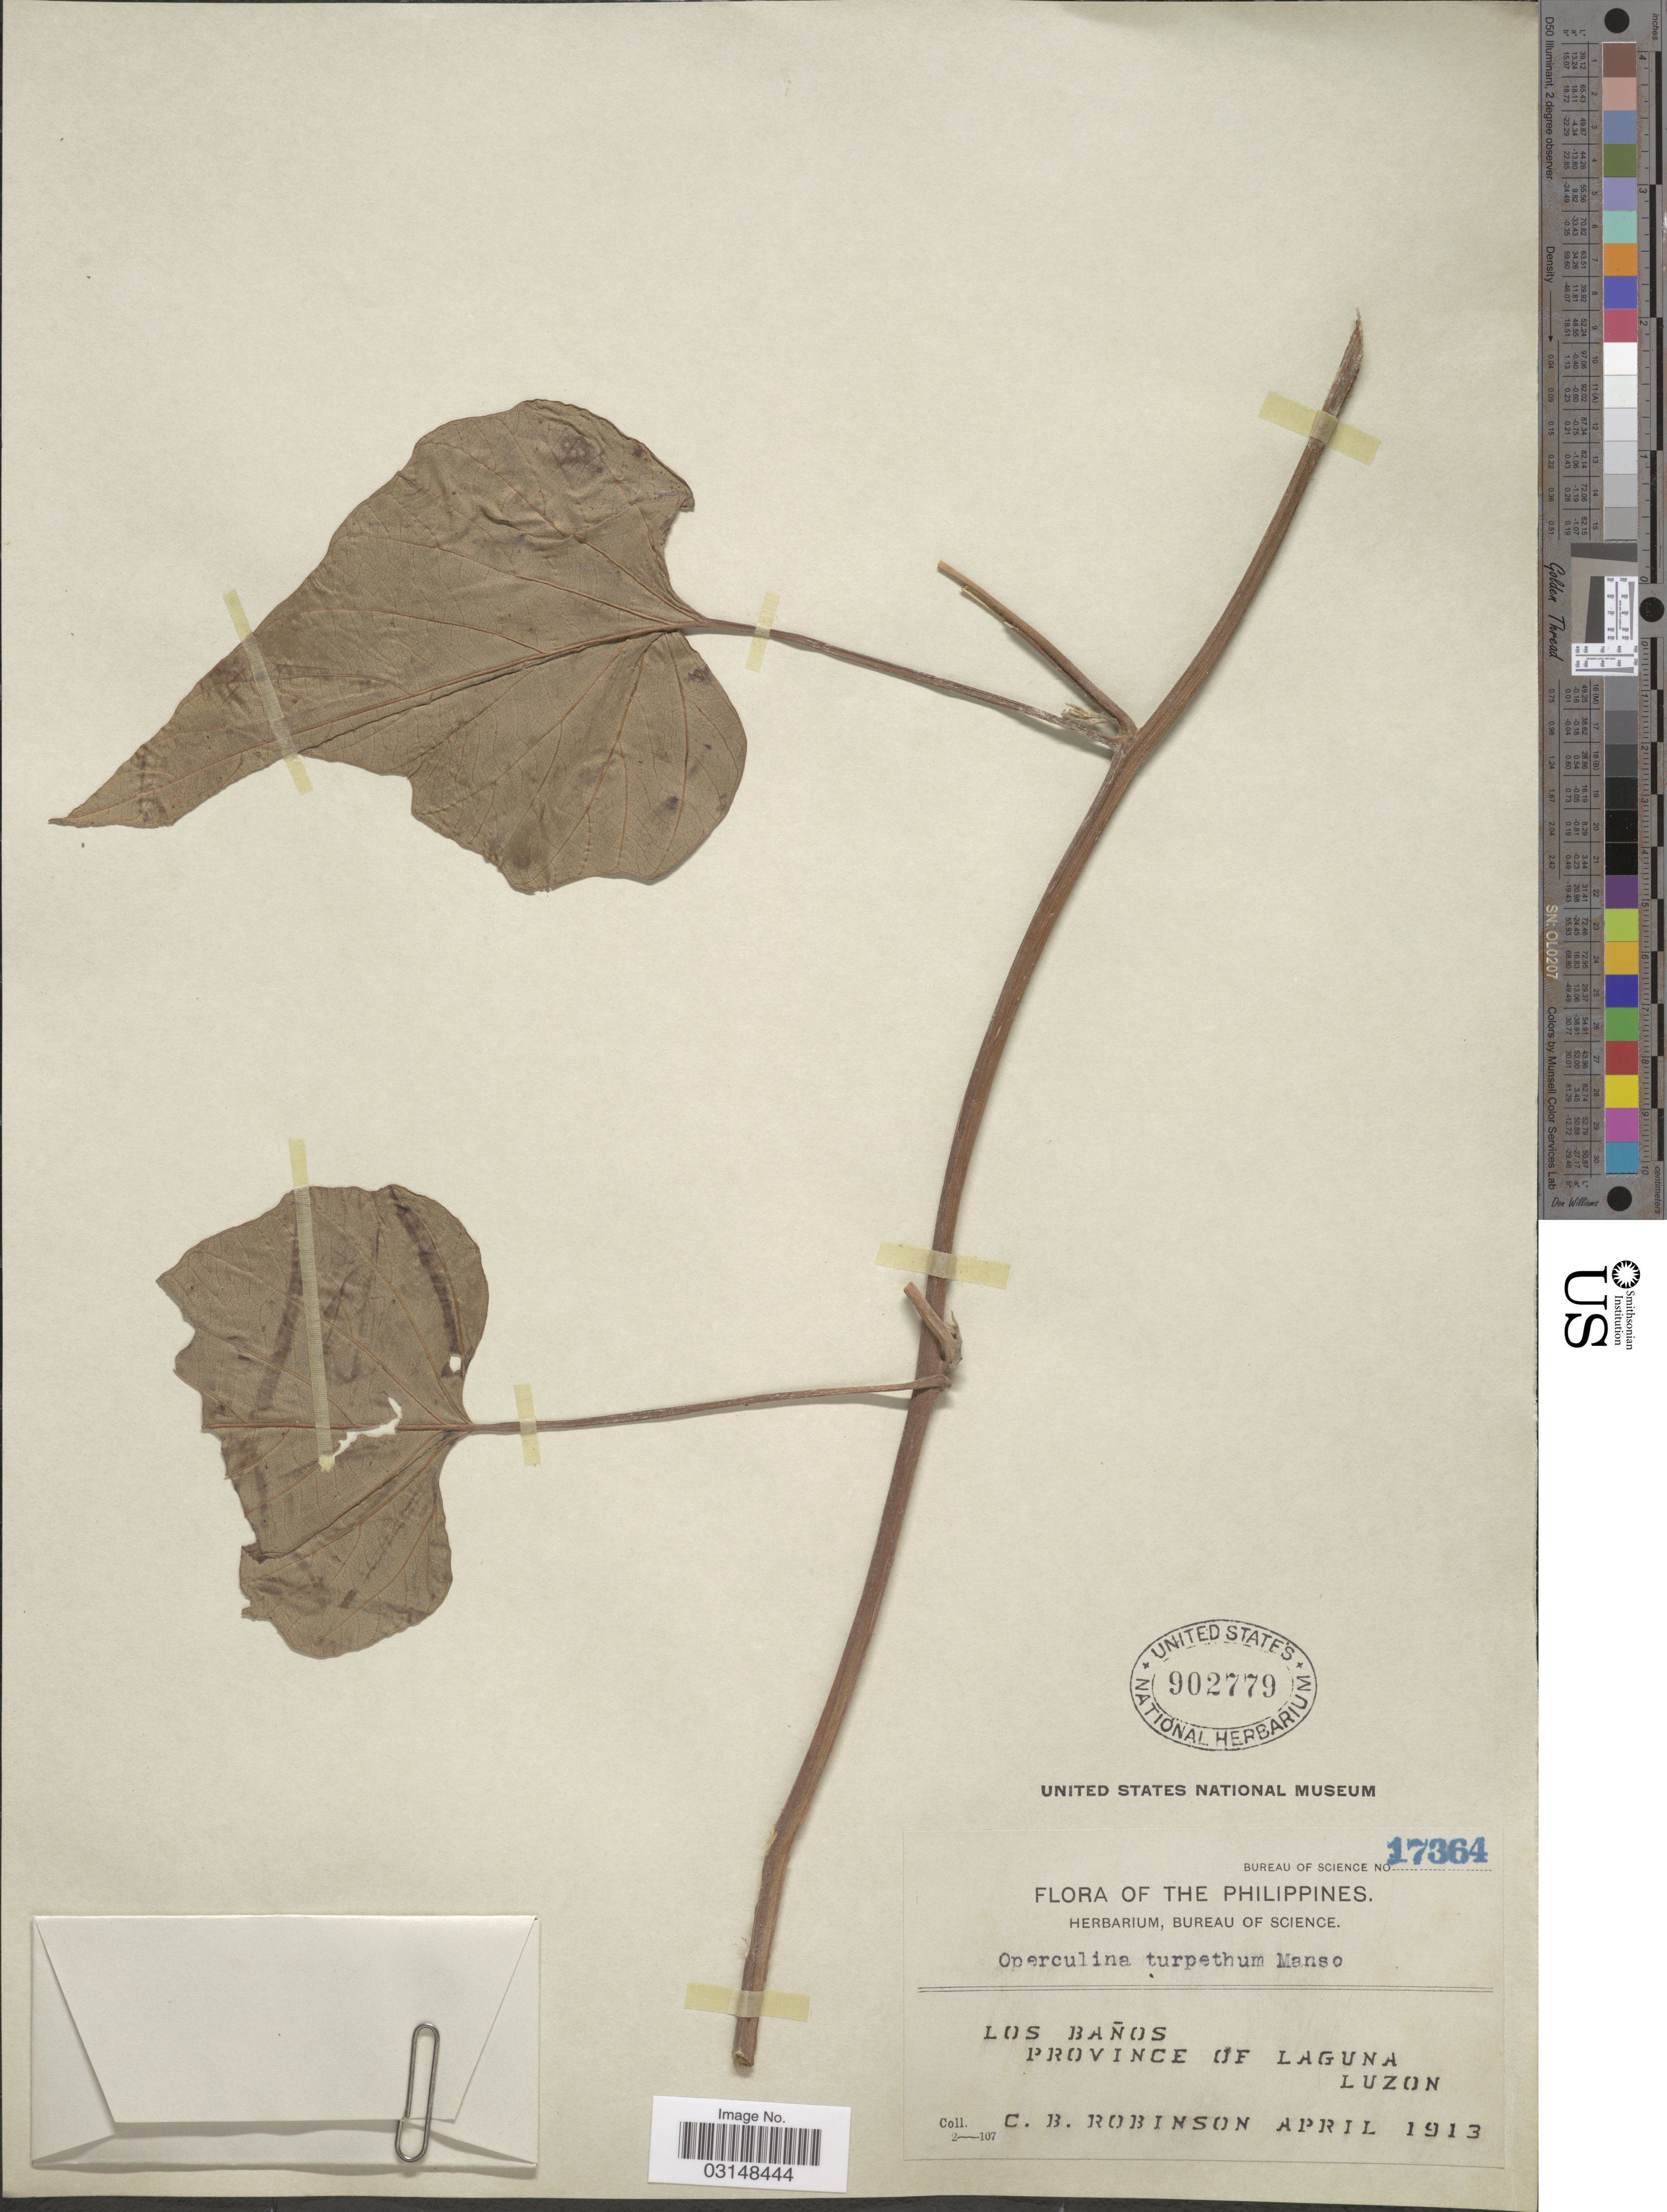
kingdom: Plantae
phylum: Tracheophyta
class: Magnoliopsida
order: Solanales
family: Convolvulaceae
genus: Operculina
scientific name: Operculina turpethum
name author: (L.) Silva Manso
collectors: C. Robinson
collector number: Bureau of Science 17364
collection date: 1913-04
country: Philippines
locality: Los Baños, Province of Laguna, Luzon.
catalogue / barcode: US 902779